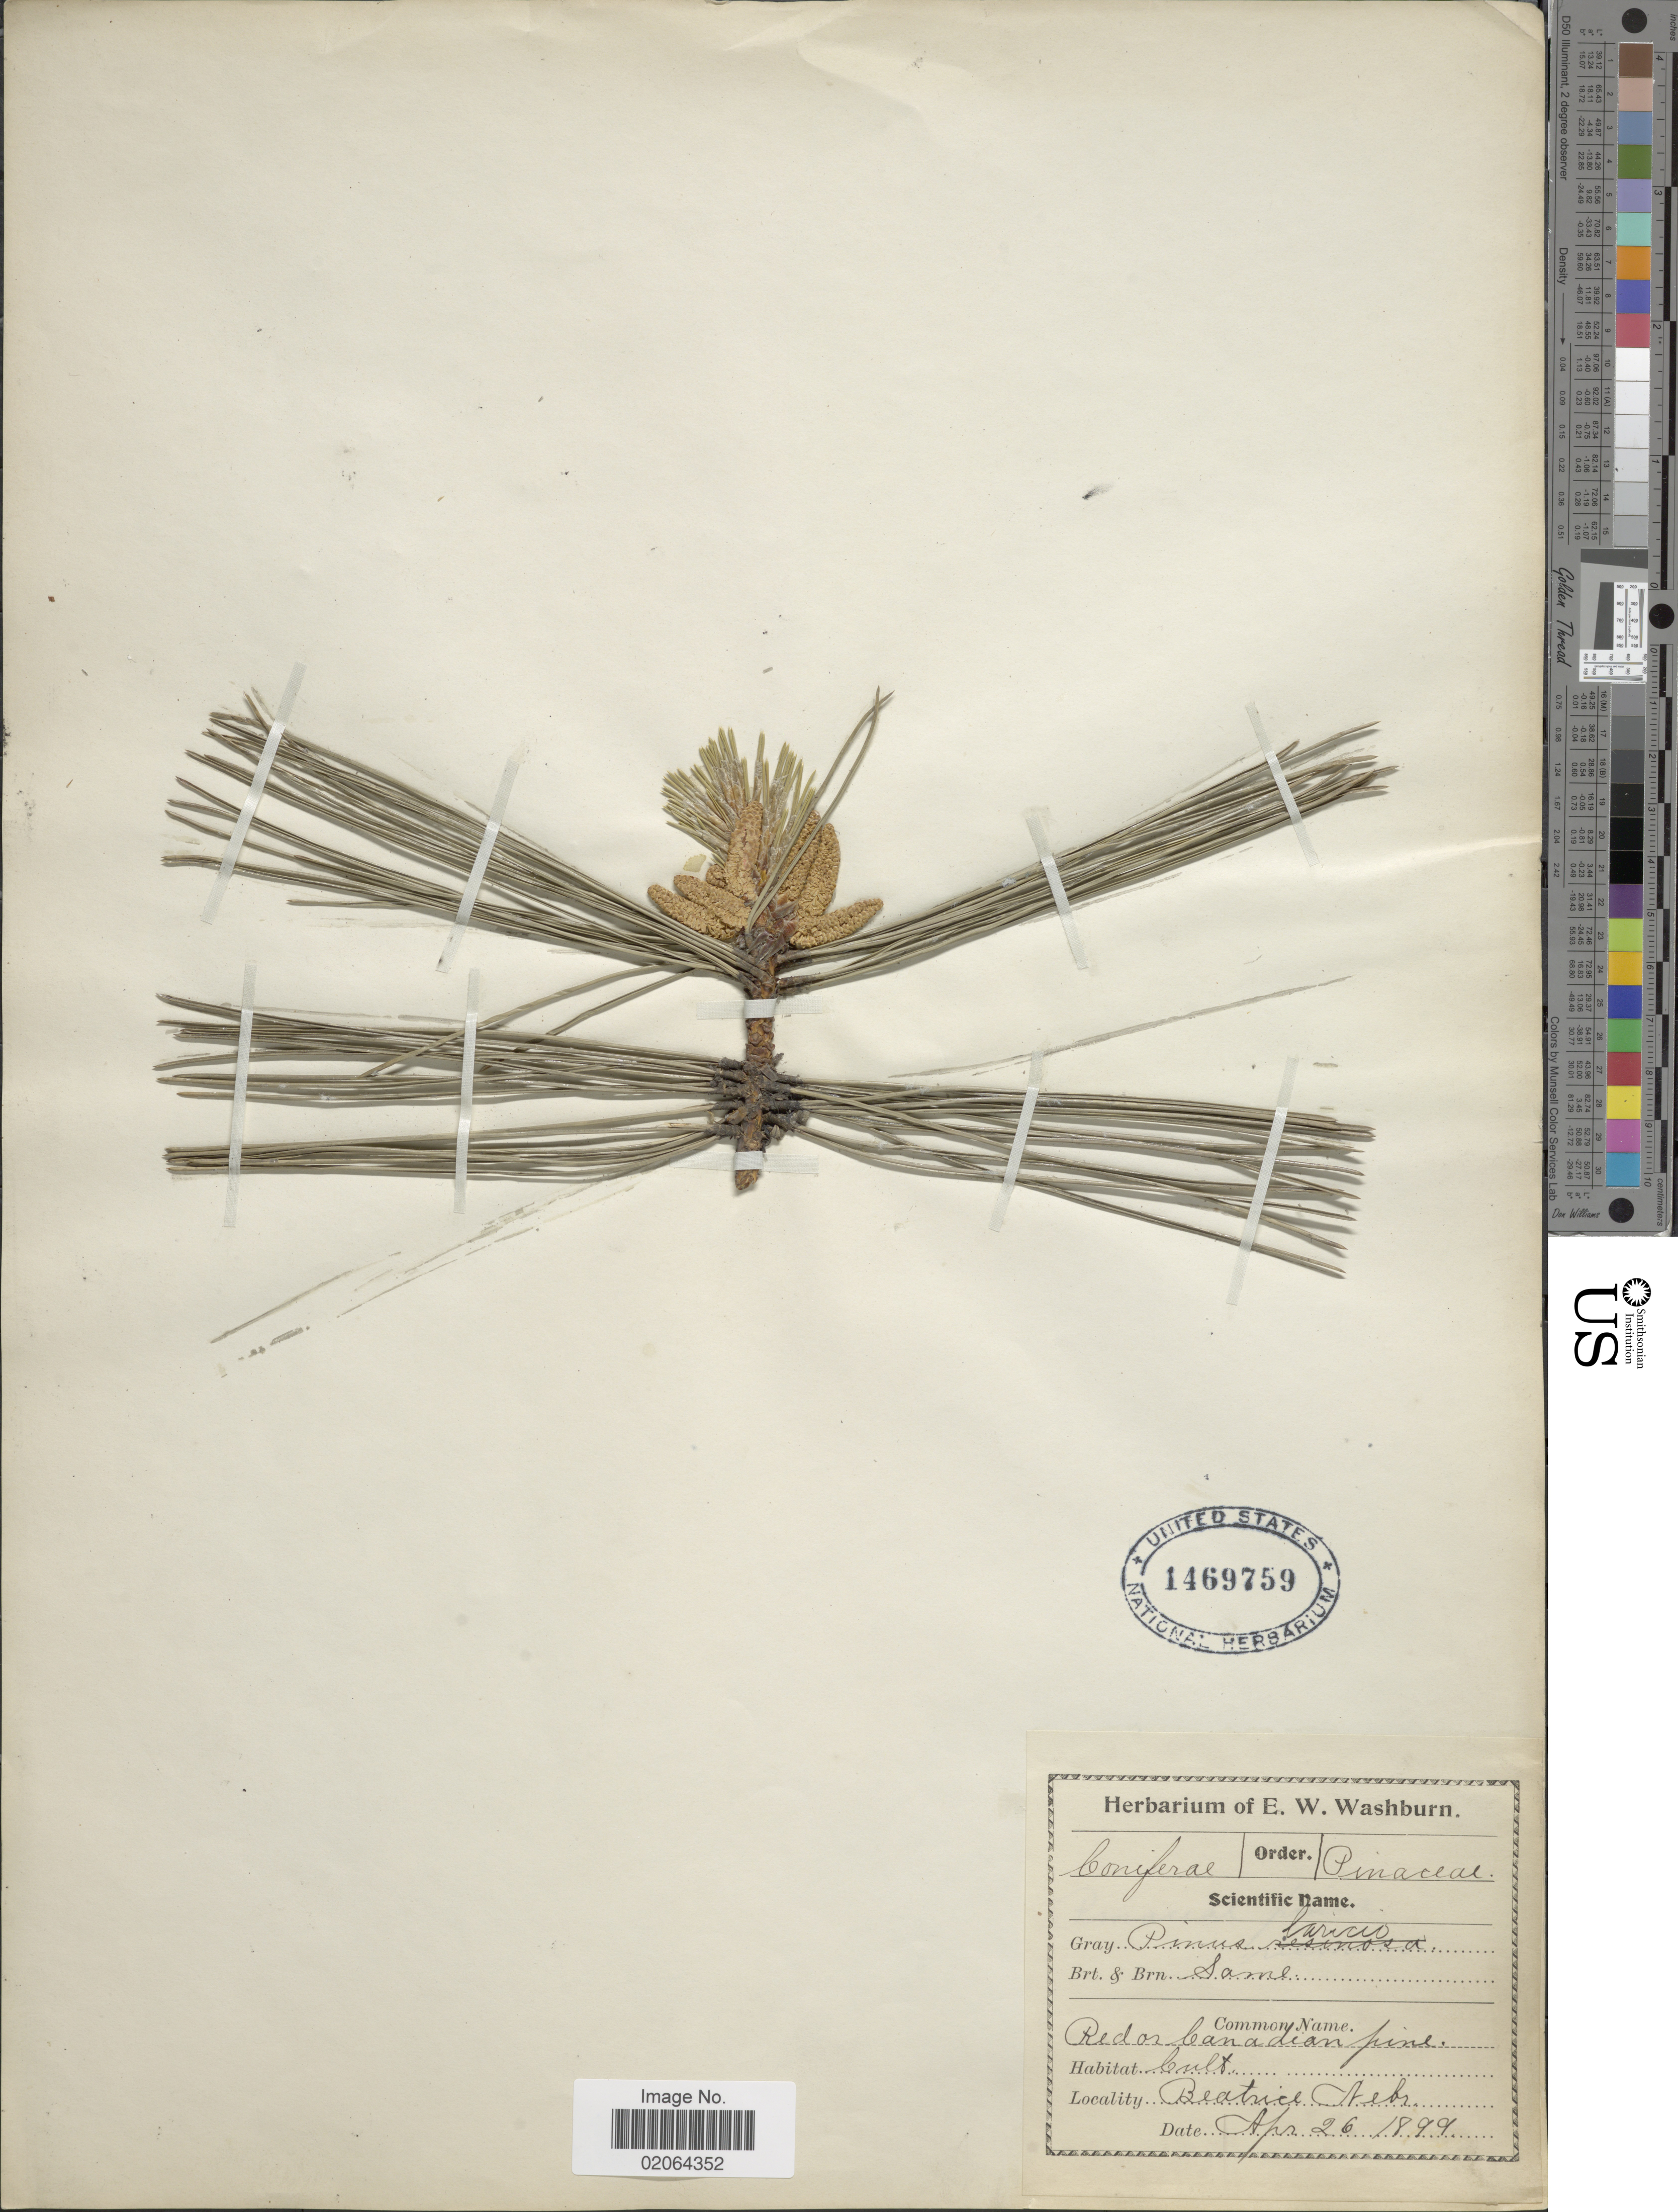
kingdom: Plantae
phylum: Tracheophyta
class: Pinopsida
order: Pinales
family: Pinaceae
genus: Pinus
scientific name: Pinus nigra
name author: Arnold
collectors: ex herb. E. W. Washburn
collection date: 1899-04-26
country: United States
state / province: Nebraska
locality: Beatrice Nebr.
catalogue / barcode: US 1469759